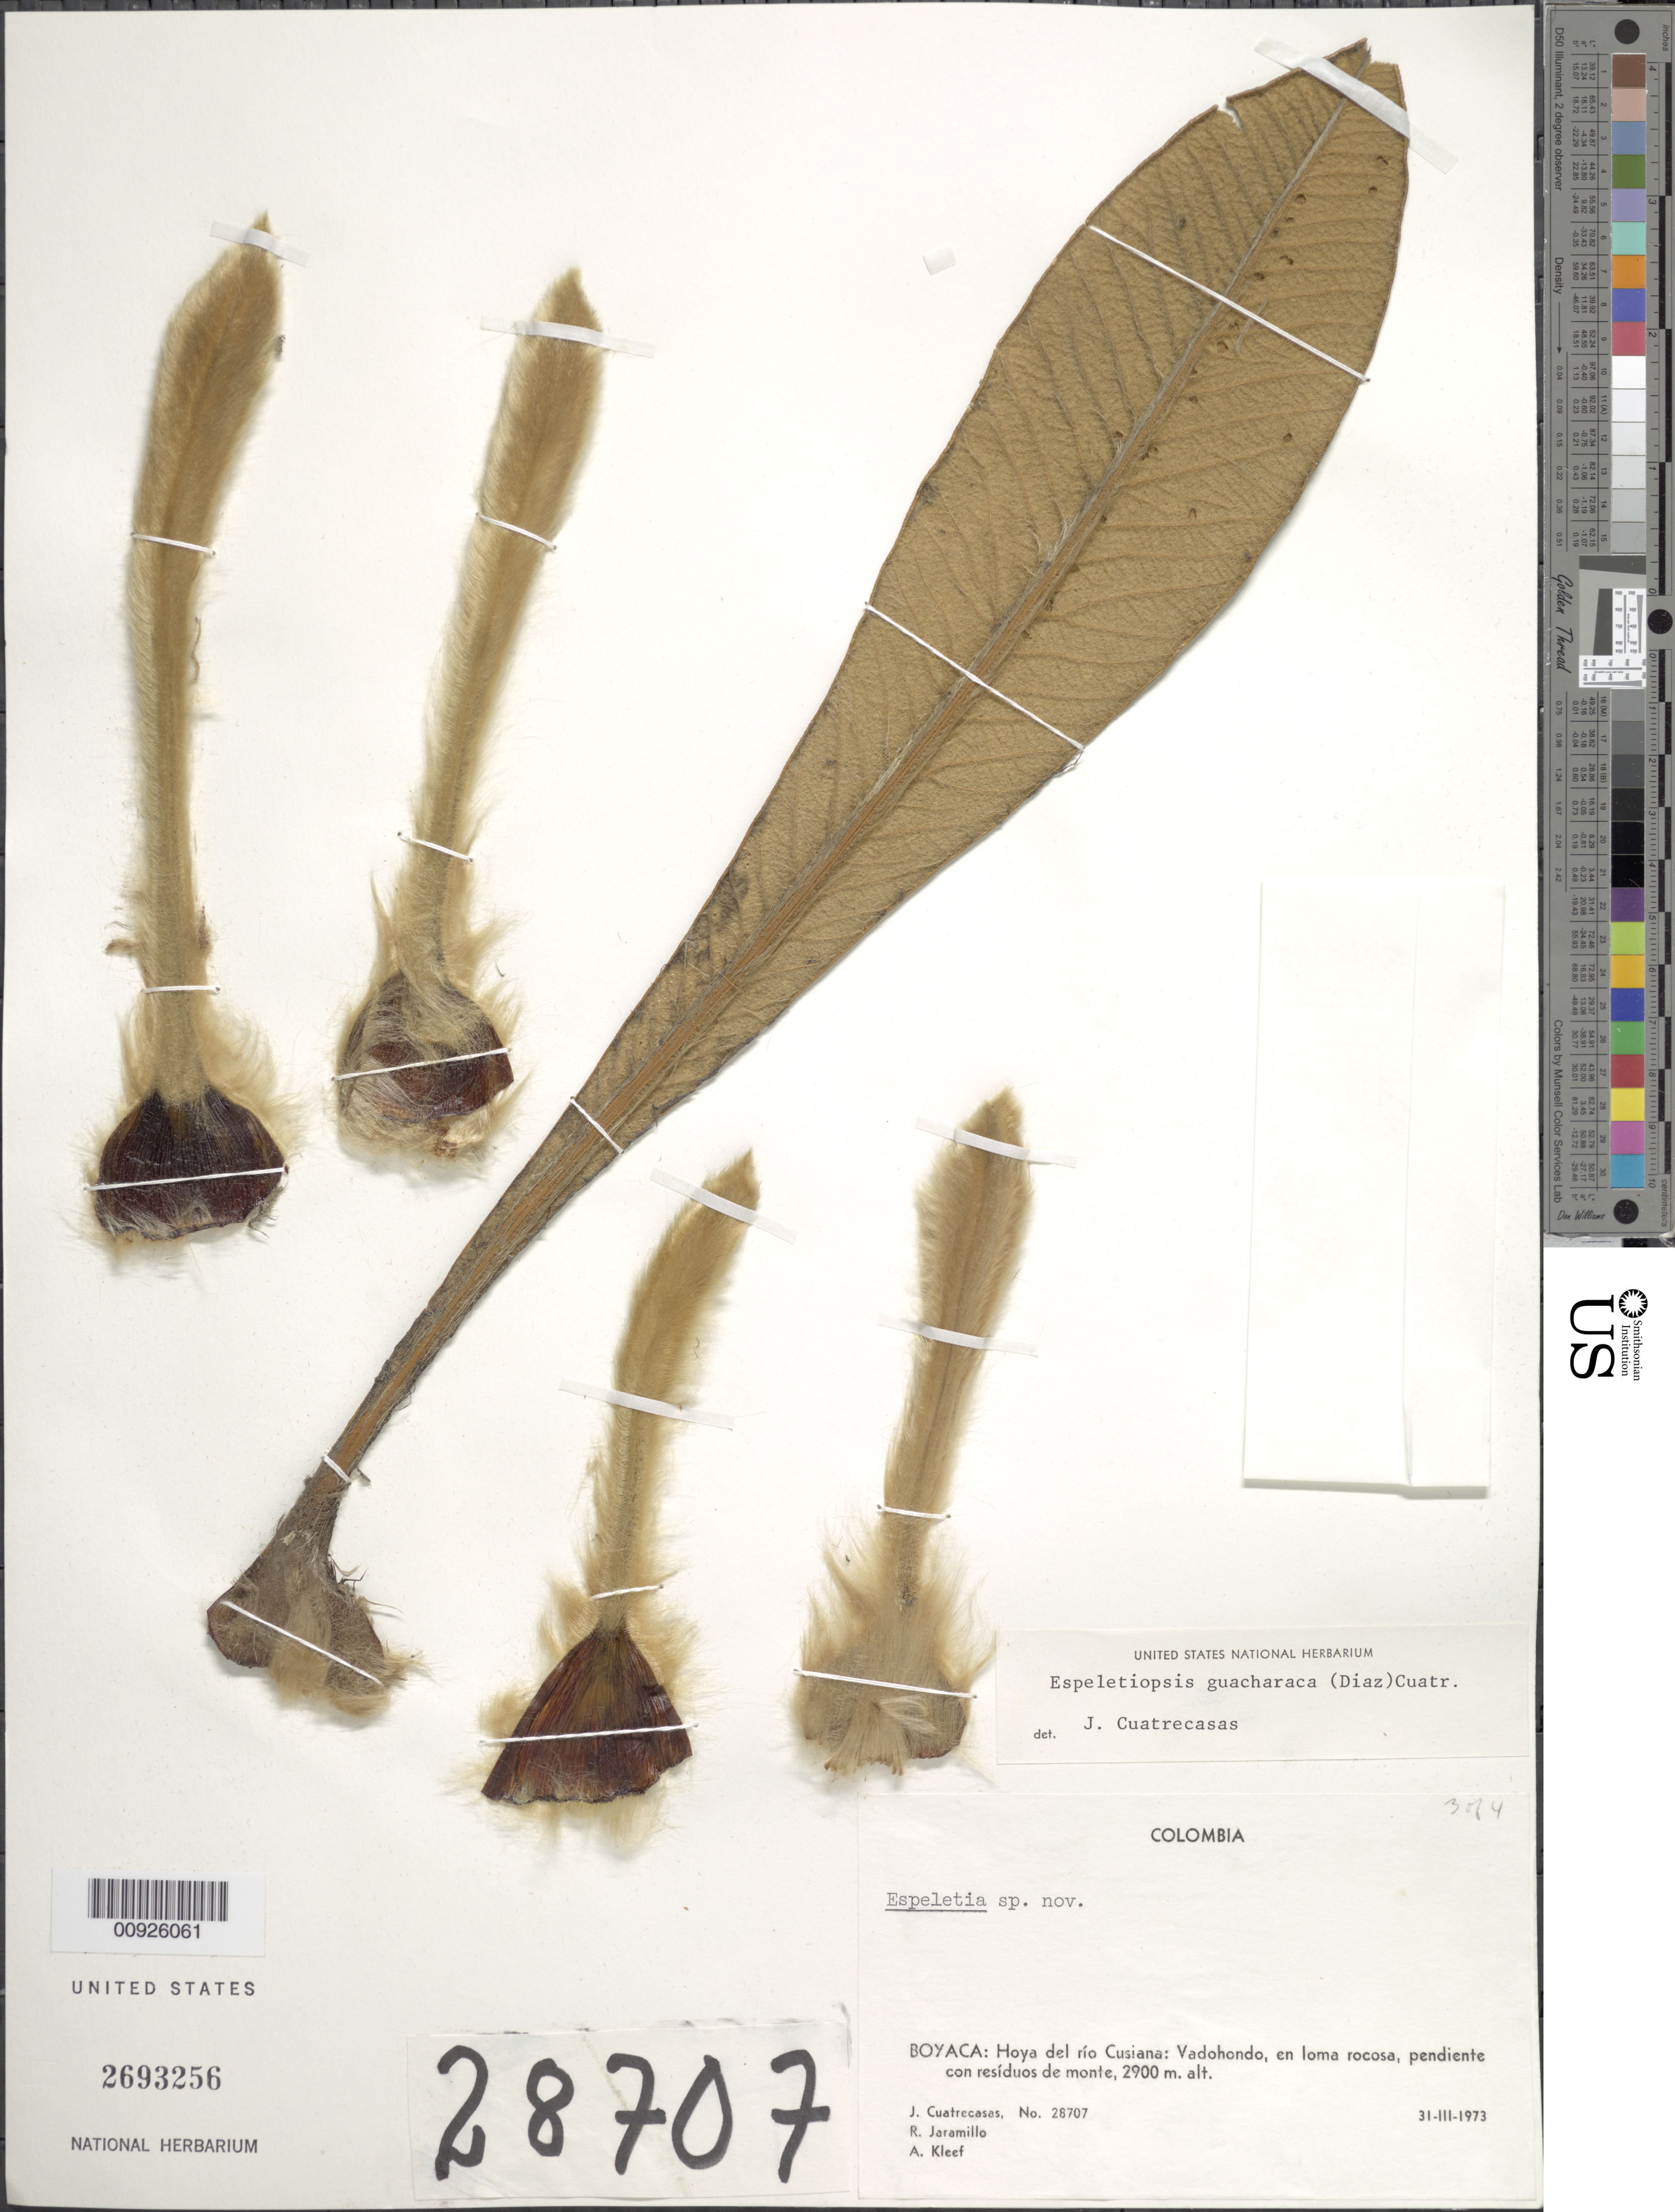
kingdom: Plantae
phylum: Tracheophyta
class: Magnoliopsida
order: Asterales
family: Asteraceae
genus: Espeletiopsis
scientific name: Espeletiopsis jimenez-quesadae var. guacharaca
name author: (S. Díaz) Cuatrec.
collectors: J. Cuatrecasas, R. Jaramillo M. & A. Kleef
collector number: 28707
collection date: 1973-03-31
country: Colombia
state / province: Boyacá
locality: Boyacá: Hoya del rio Cusiana: Vadahondo, en loma rocosa, pendiente con residuos de monte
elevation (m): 2900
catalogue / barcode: US 2693256